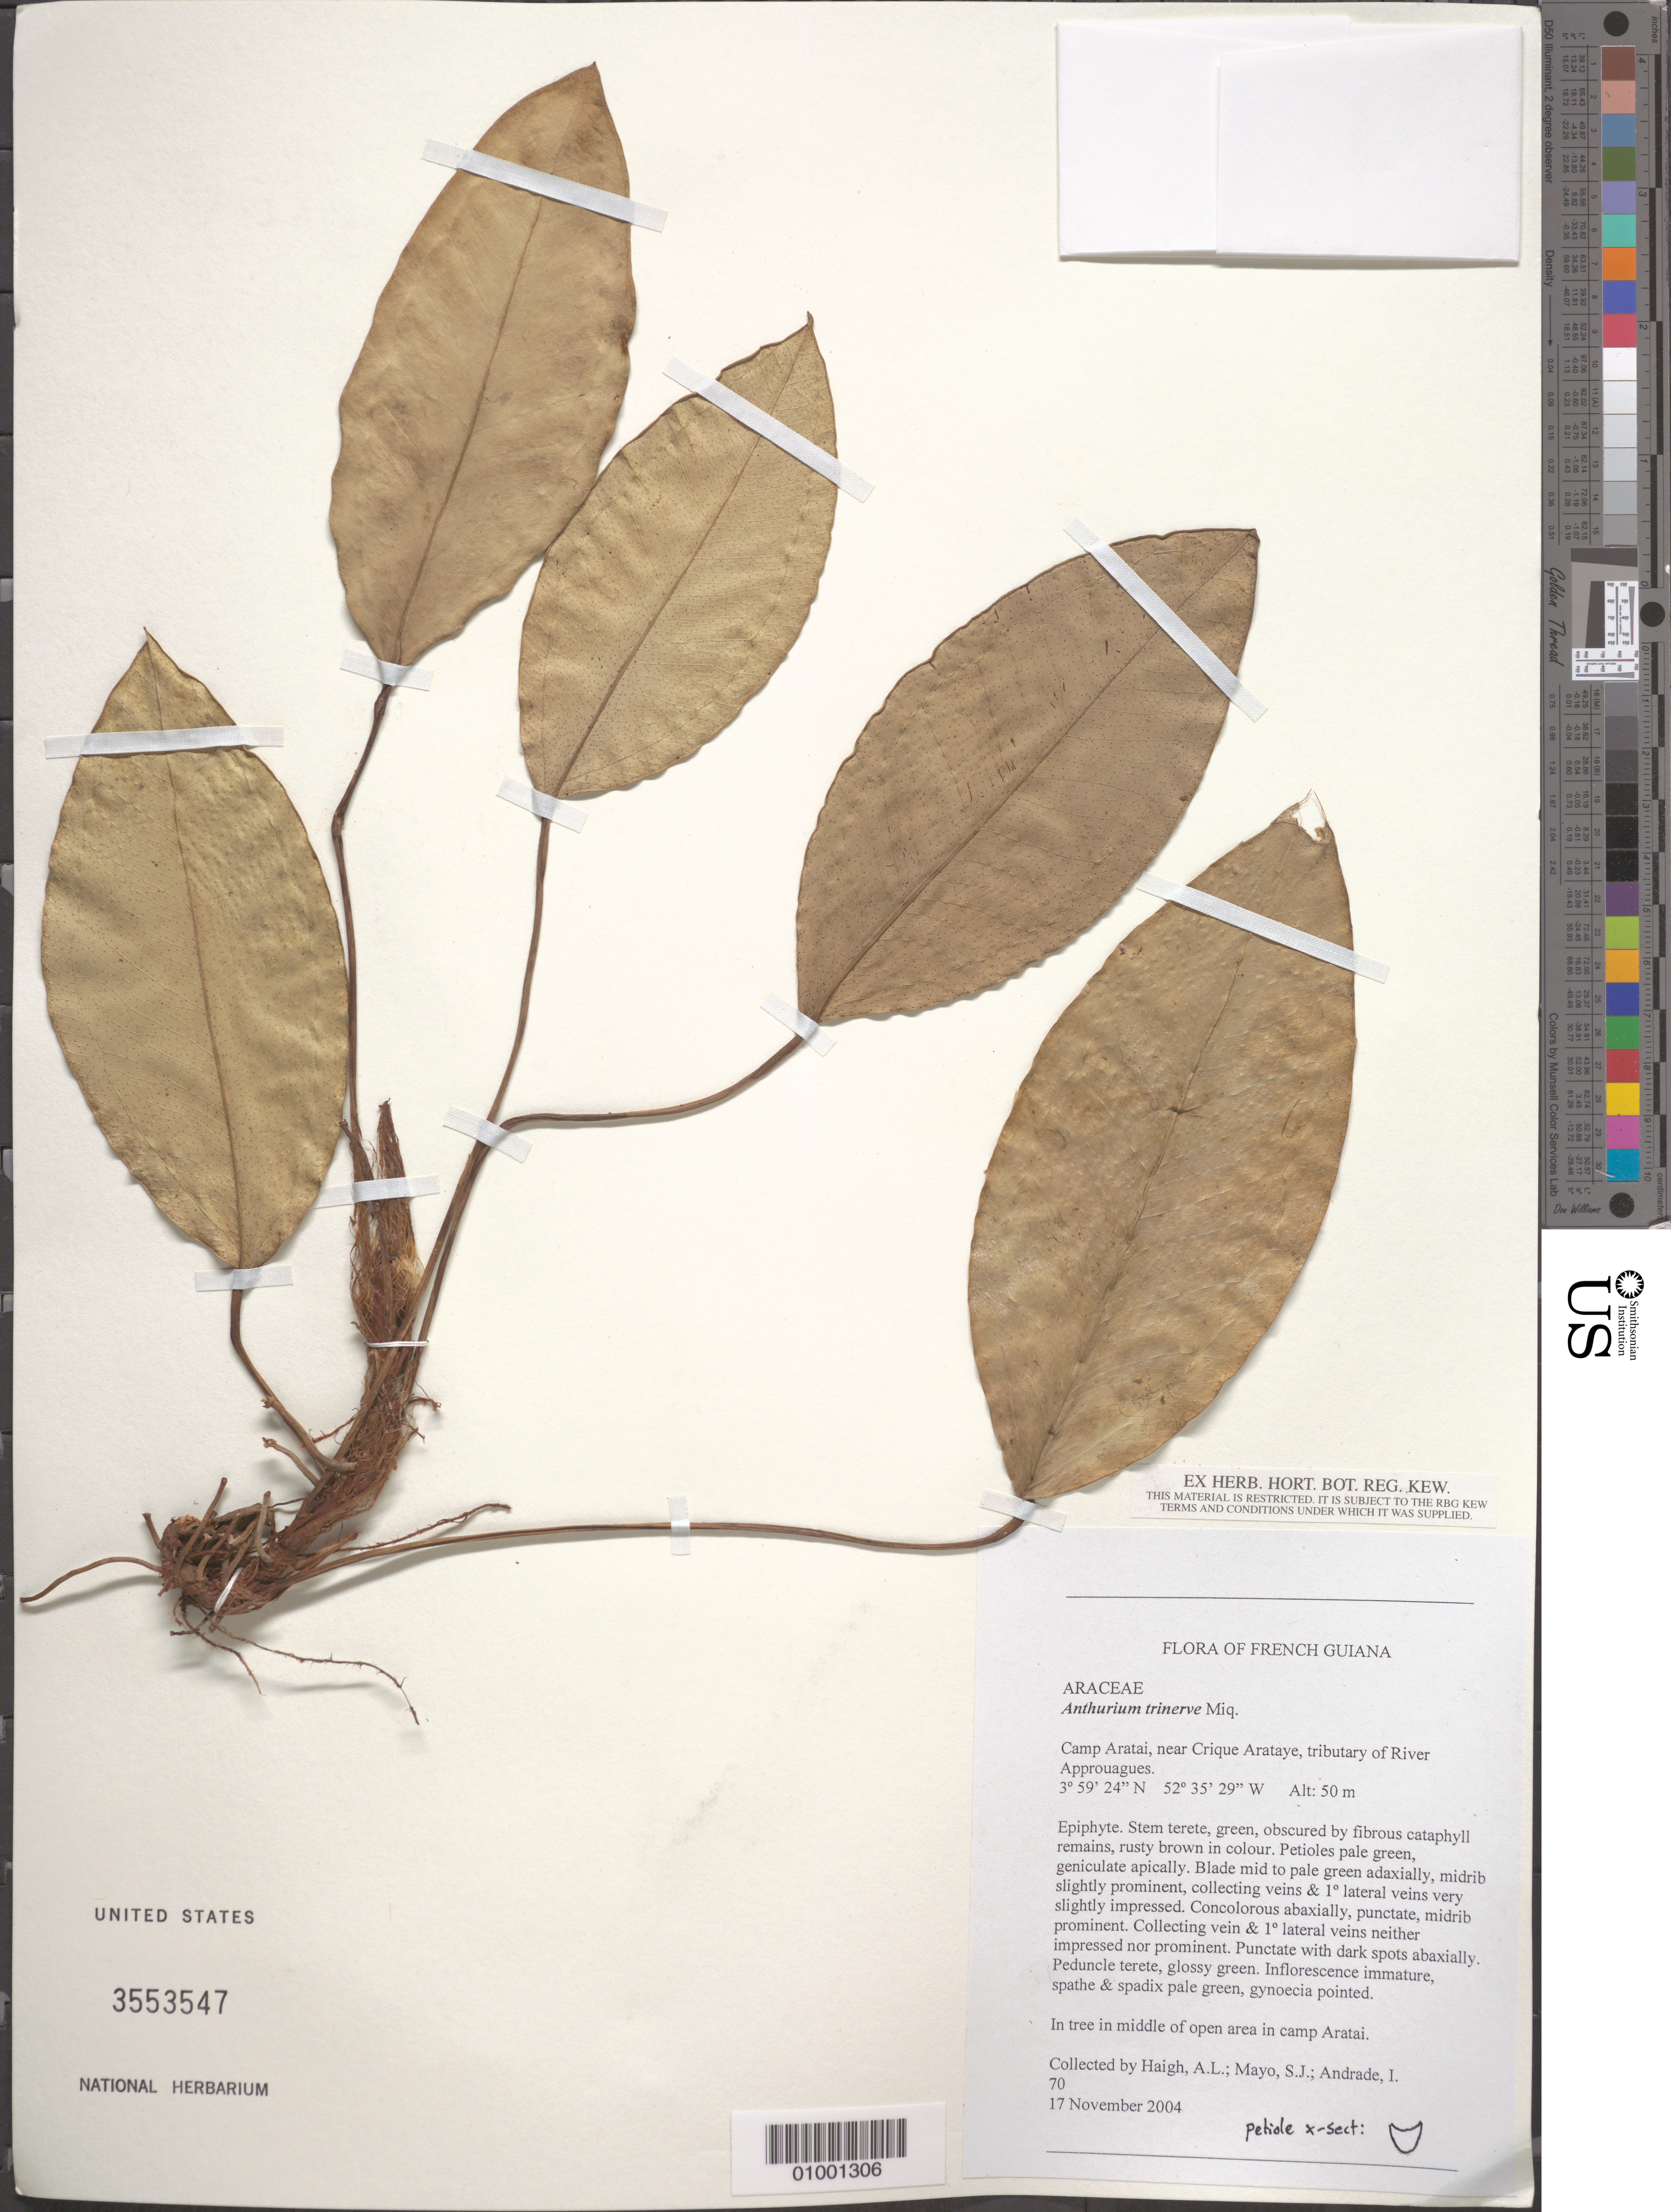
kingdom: Plantae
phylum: Tracheophyta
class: Liliopsida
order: Alismatales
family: Araceae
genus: Anthurium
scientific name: Anthurium trinerve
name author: Miq.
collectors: A. Haigh, S. J. Mayo & I. Andrade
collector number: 70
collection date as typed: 17-Nov-04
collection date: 2004-11-17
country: French Guiana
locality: Camp Aratai, near Crique Arataye, tributary of River Approuagues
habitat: In tree in middle of open area in camp Aratai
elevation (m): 50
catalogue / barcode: US 3553547